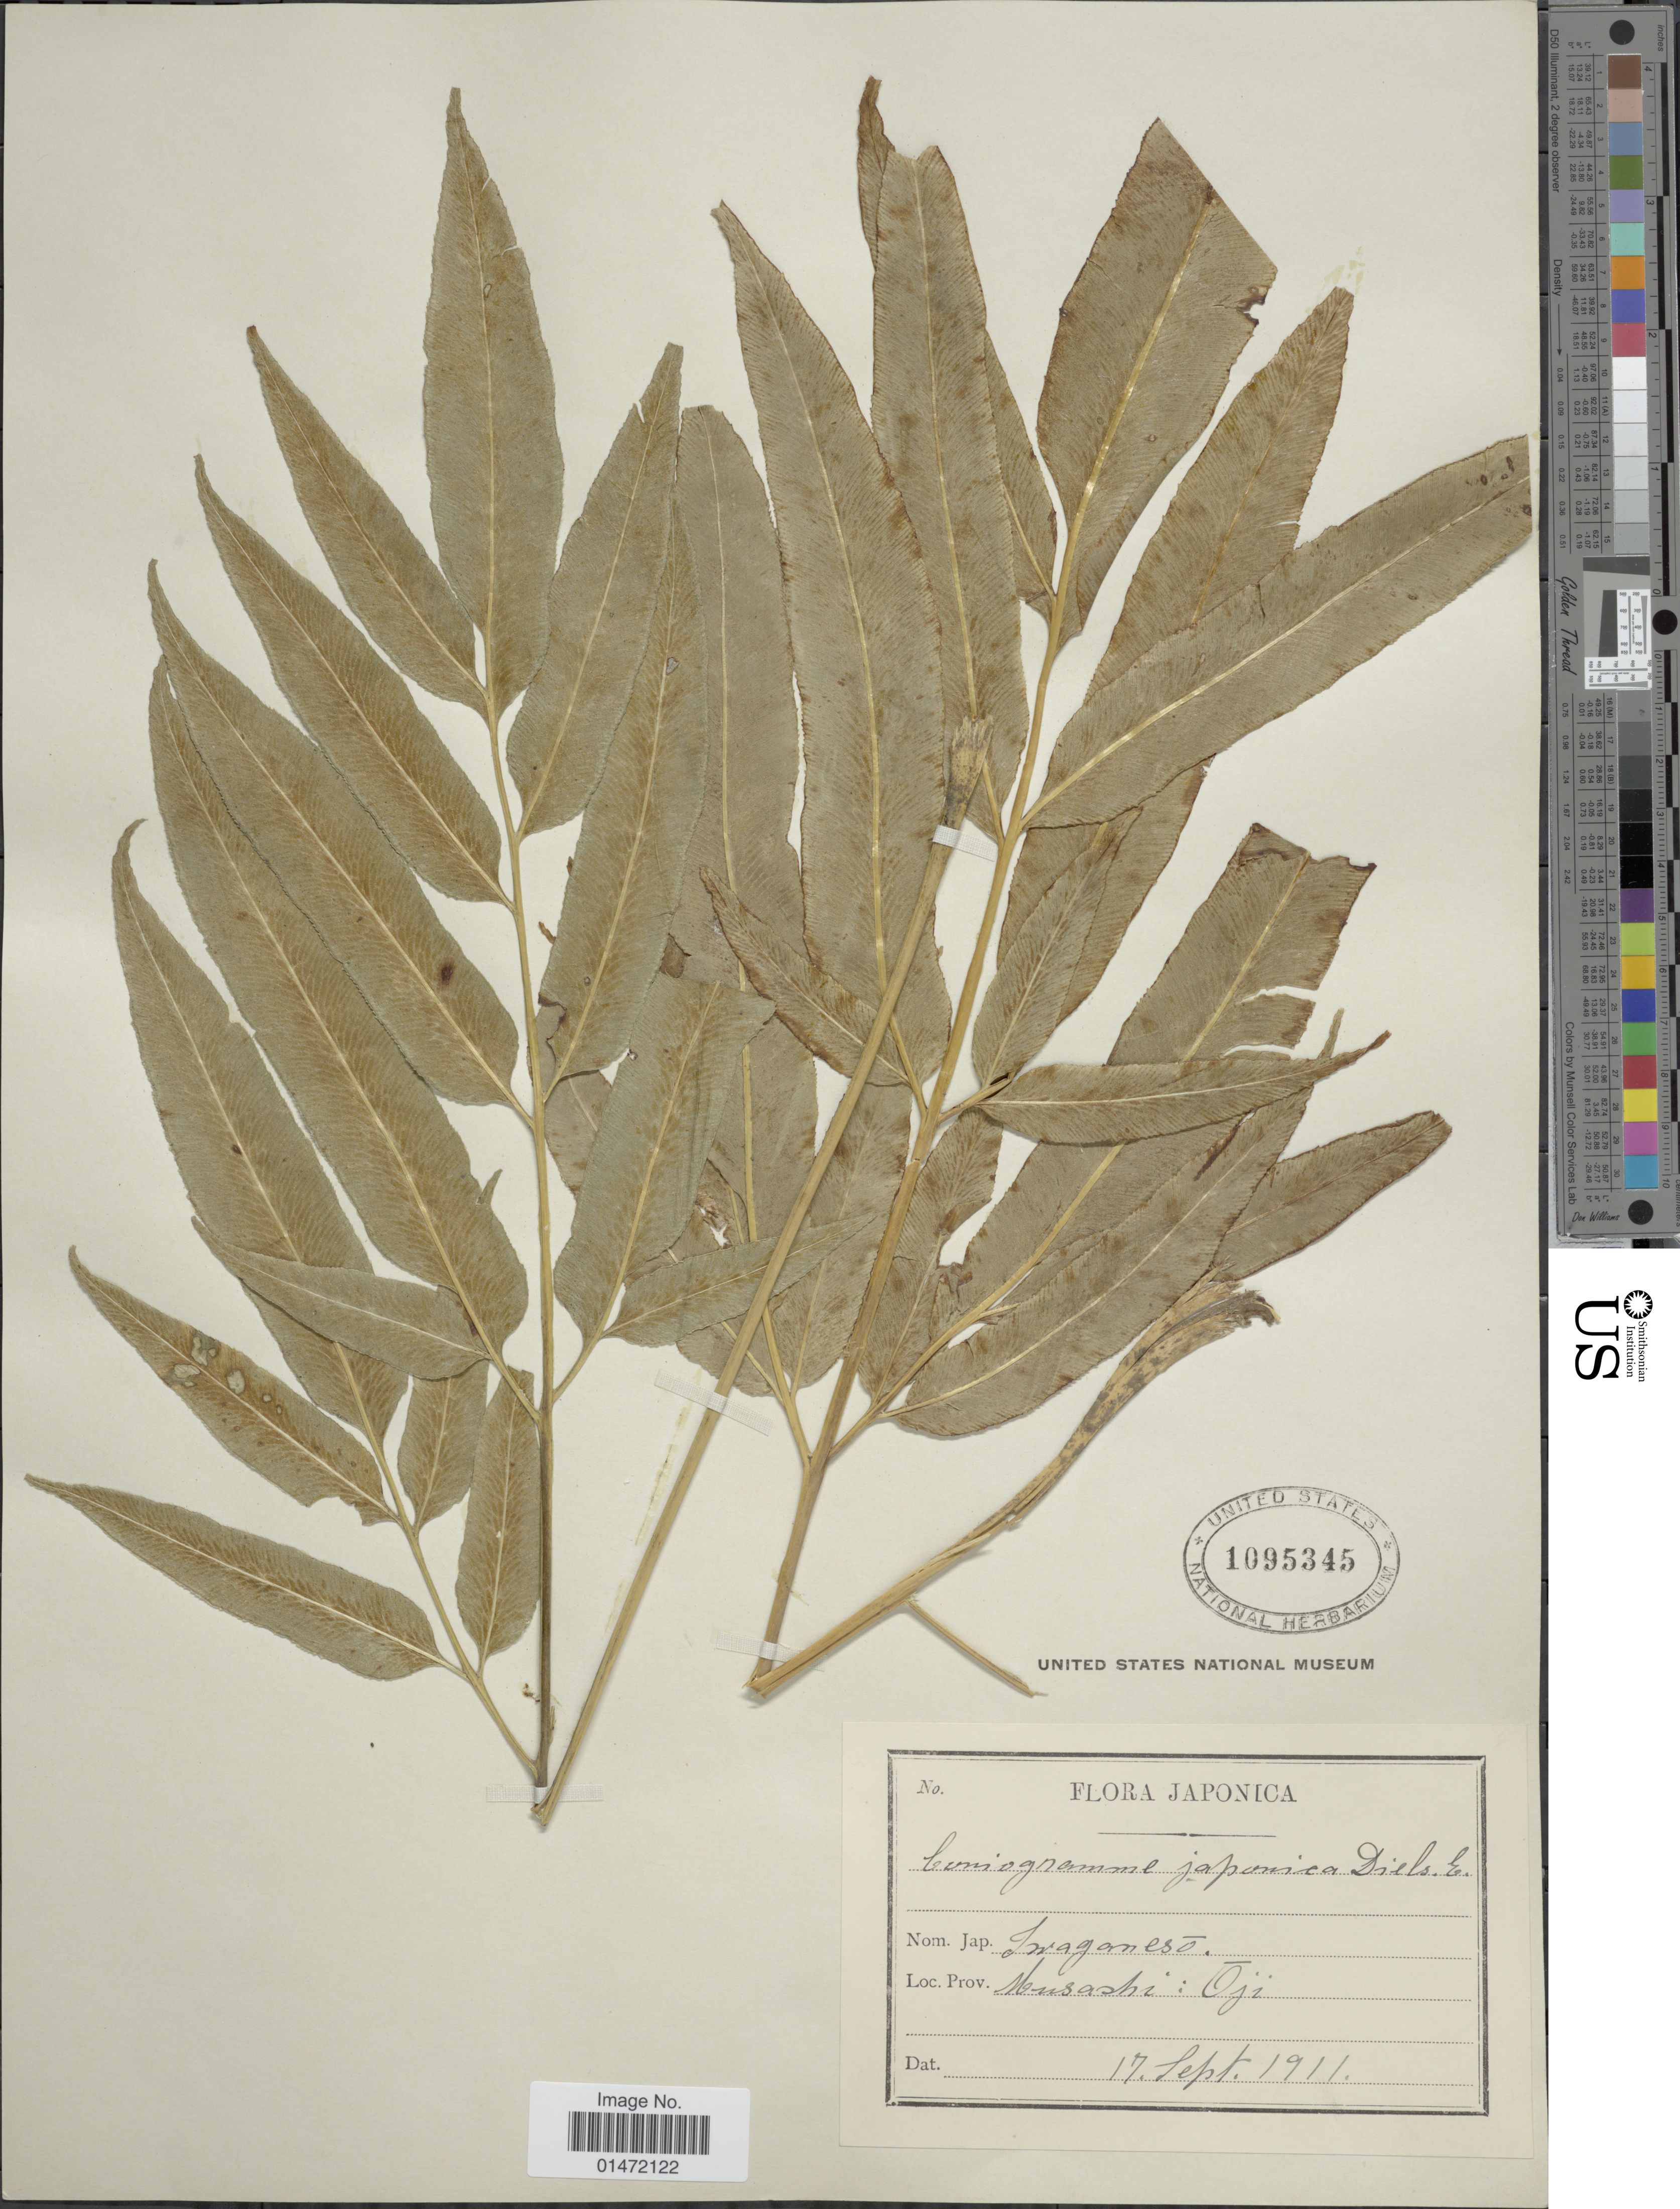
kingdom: Plantae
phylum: Tracheophyta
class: Polypodiopsida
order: Polypodiales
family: Pteridaceae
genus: Coniogramme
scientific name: Coniogramme japonica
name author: (Thunb. ex Murray) Diels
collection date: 1911-09-17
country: Japan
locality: Musashi: Oji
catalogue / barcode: US 1095345